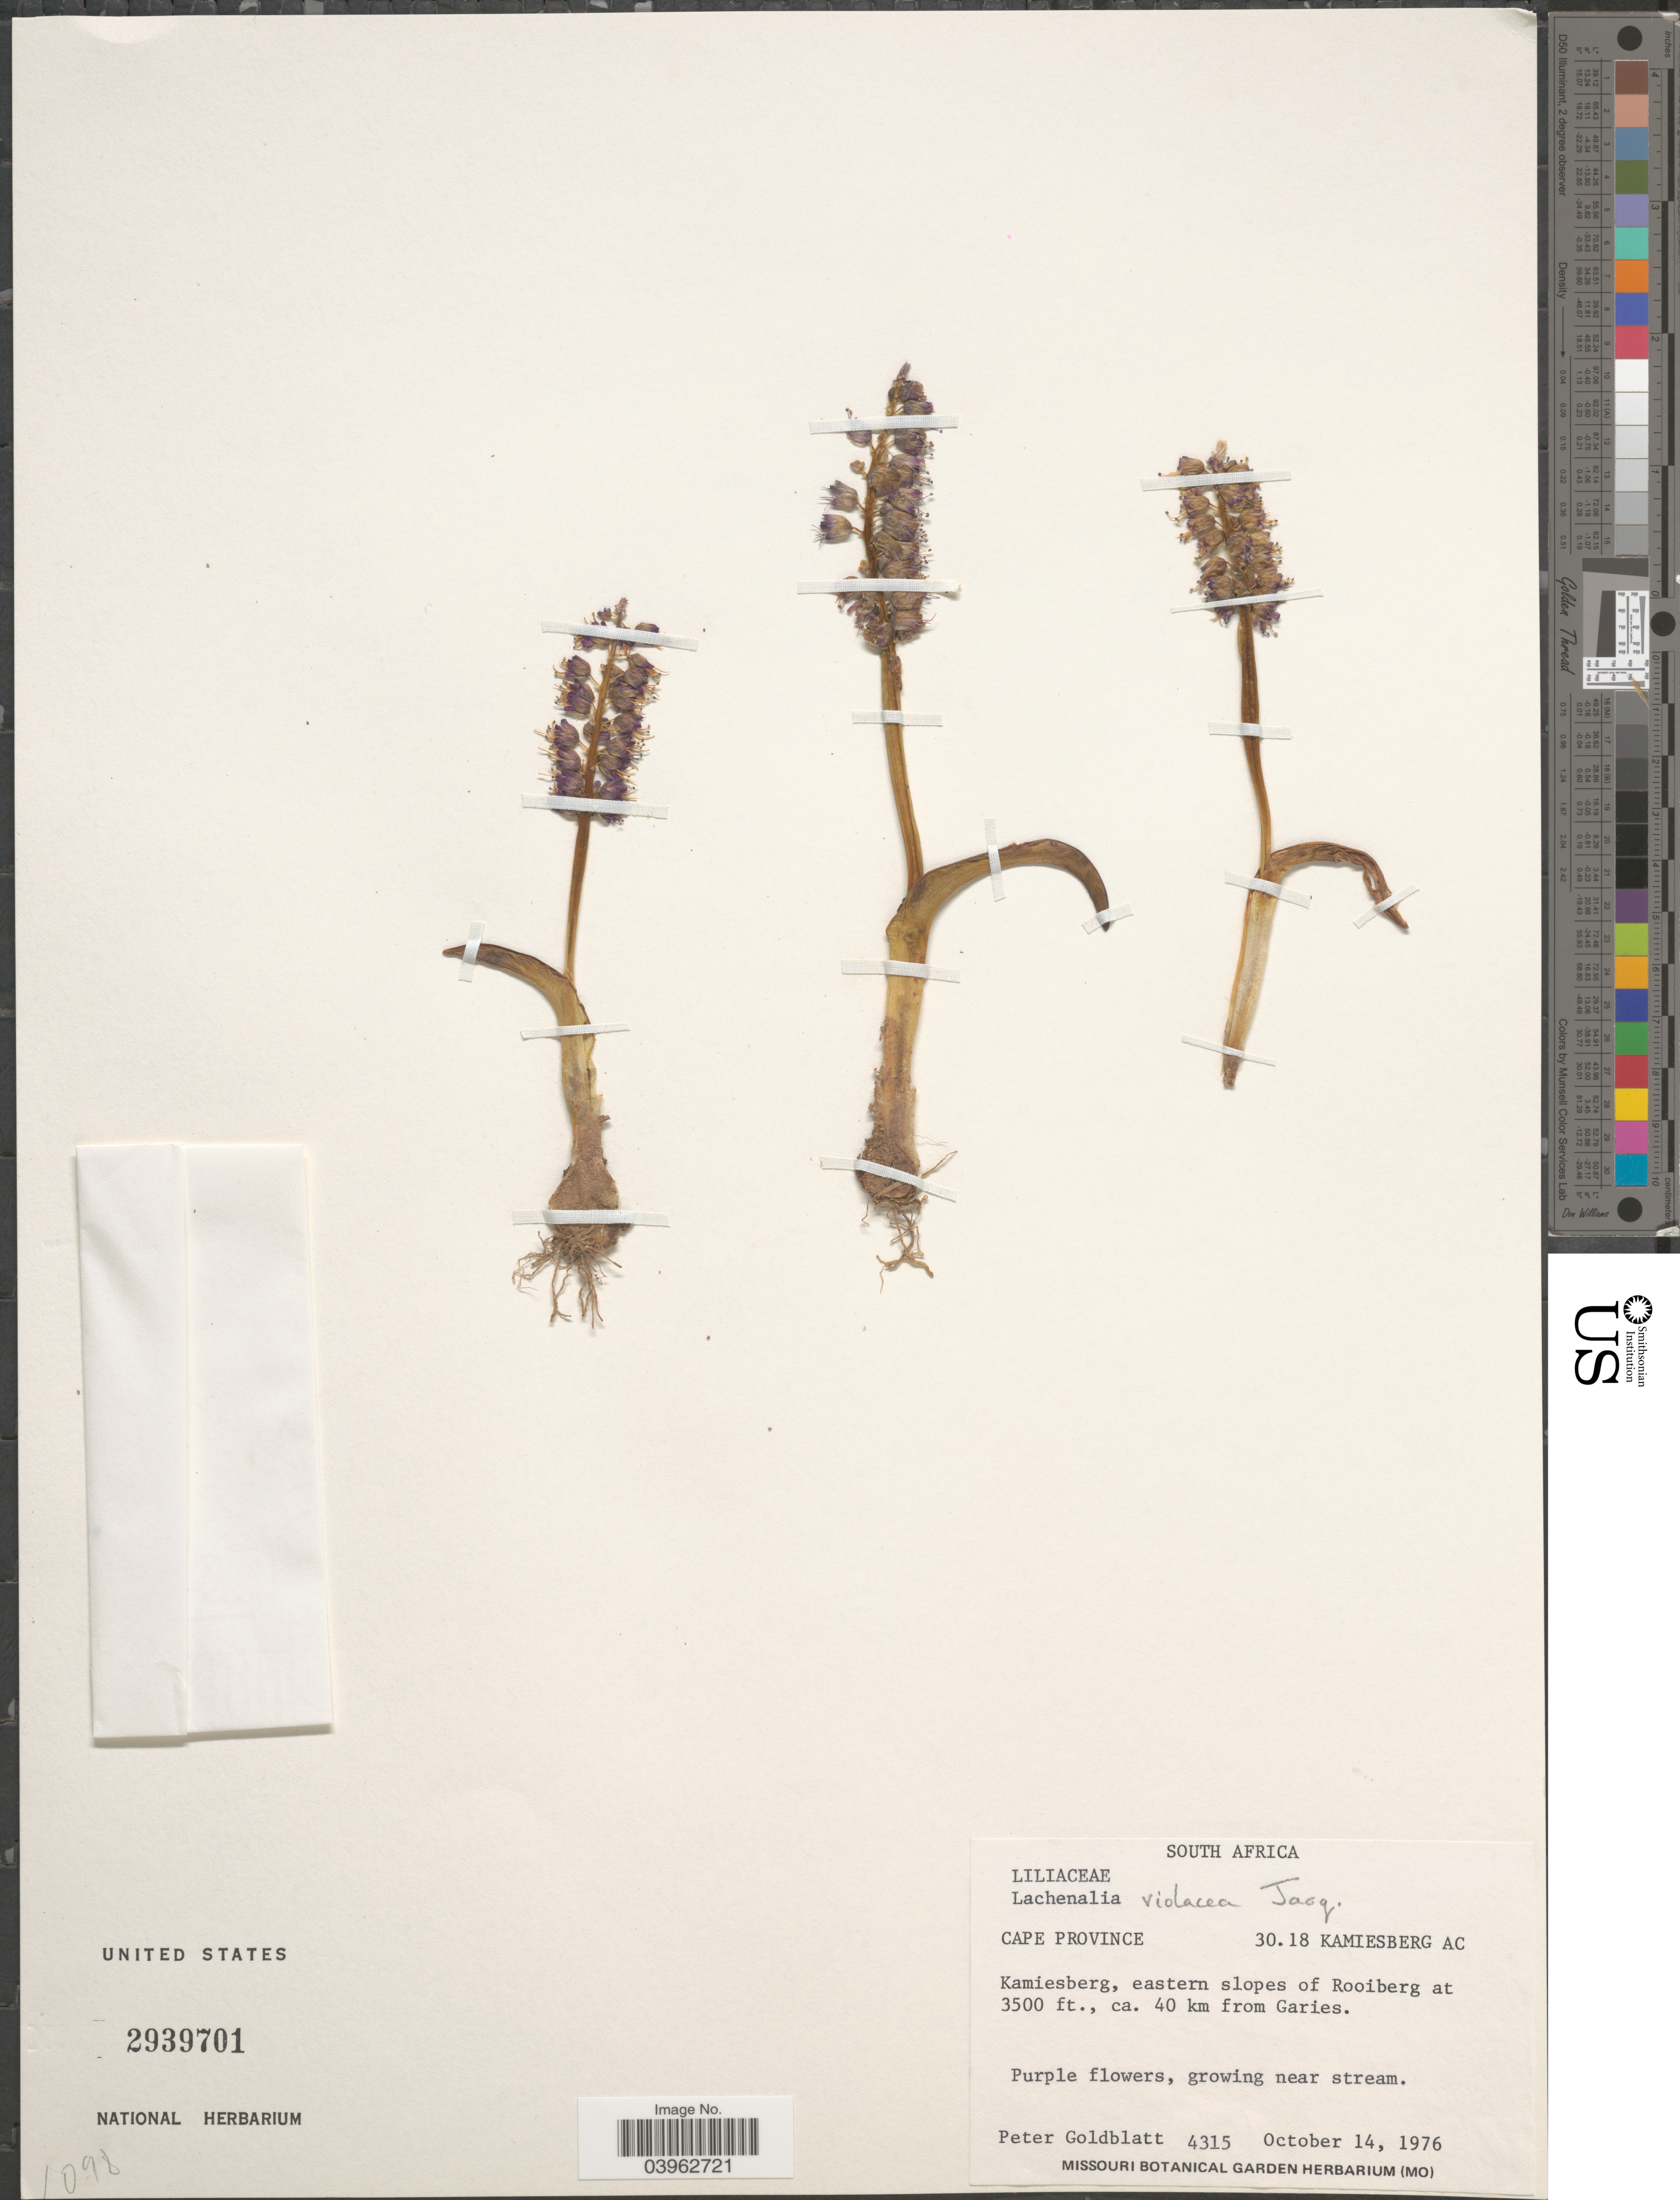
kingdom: Plantae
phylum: Tracheophyta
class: Liliopsida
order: Asparagales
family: Asparagaceae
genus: Lachenalia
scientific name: Lachenalia violacea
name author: Jacq.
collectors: P. Goldblatt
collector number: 4315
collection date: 1976-10-14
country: South Africa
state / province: Northern Cape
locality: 30.18 Kamiesbert AC. Kamiesberg, eastern slopes of Rooiberg, ca. 40 km from Garies.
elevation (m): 1067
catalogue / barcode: US 2939701